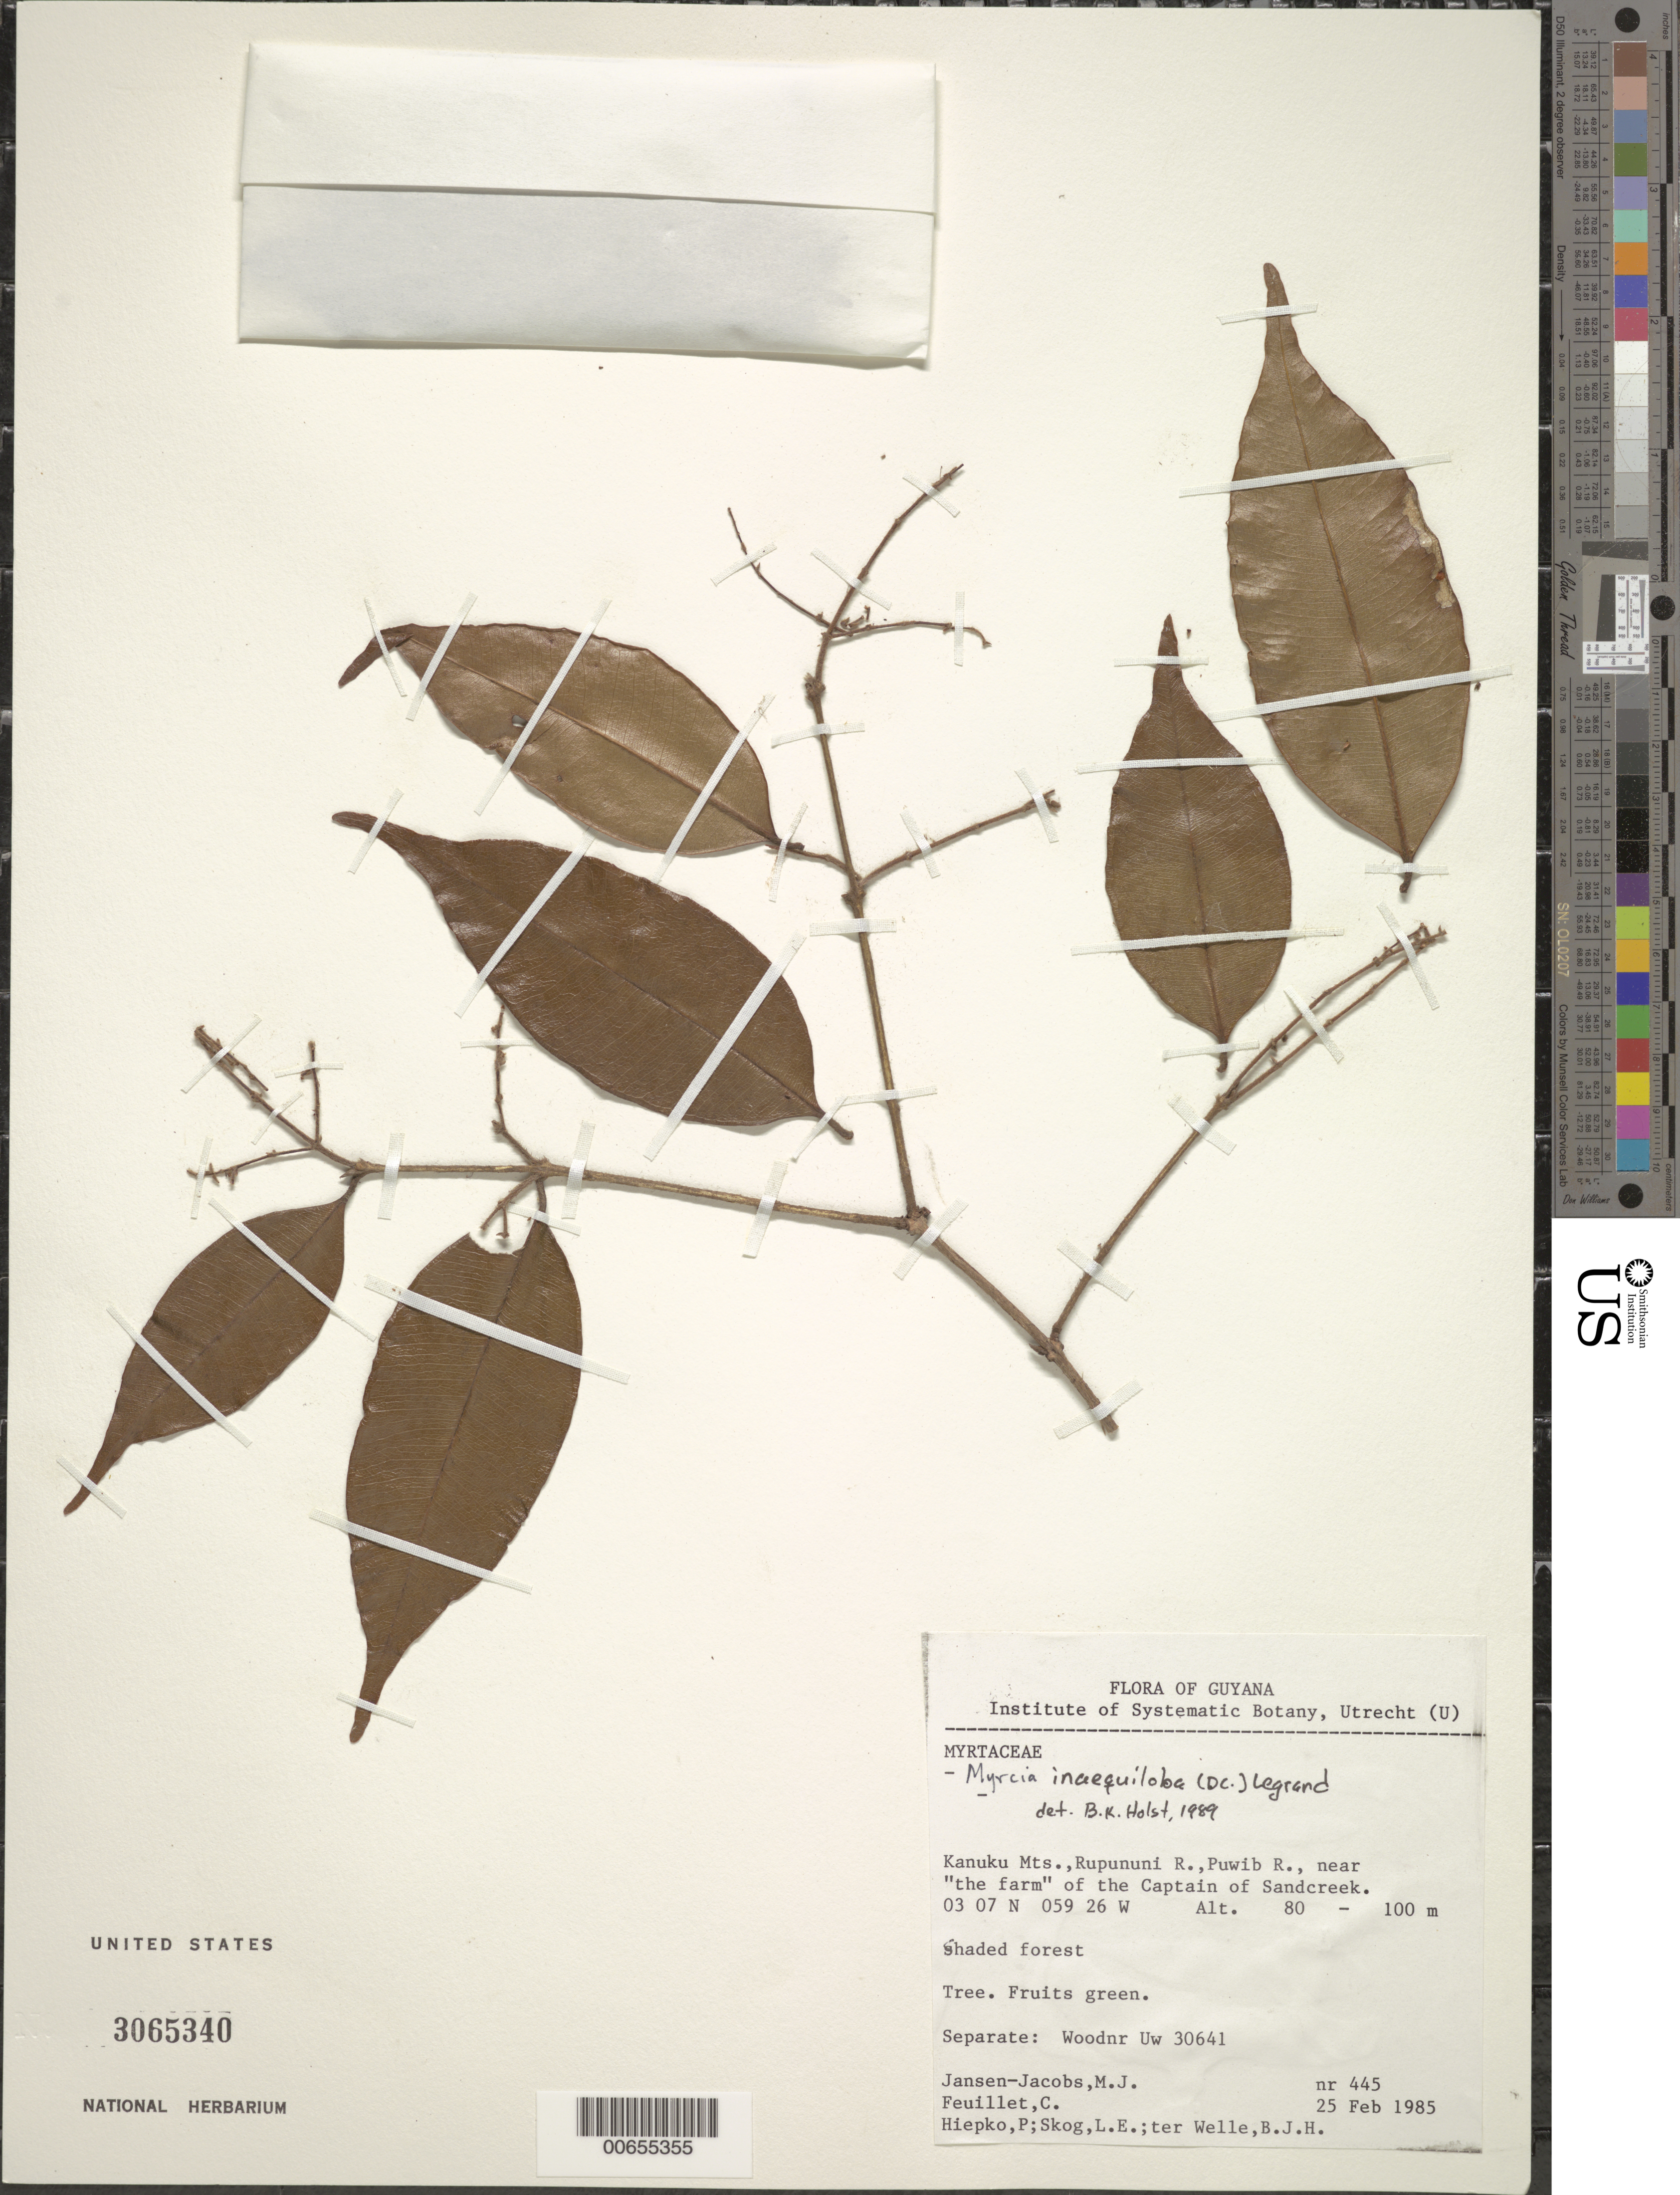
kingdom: Plantae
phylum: Tracheophyta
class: Magnoliopsida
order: Myrtales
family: Myrtaceae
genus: Myrcia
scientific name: Myrcia inaequiloba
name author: (DC.) D. Legrand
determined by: Holst, Bruce K.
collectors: M. J. Jansen-Jacobs, C. Feuillet, P. H. Hiepko, L. E. Skog & B. Welle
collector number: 445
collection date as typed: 25-Feb-85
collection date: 1985-02-25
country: Guyana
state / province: U. Takutu-U. Essequibo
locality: Kanuku Mts., Rupununi R., Puwib R. near "the farm" of the Captain of Sandcreek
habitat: Shaded forest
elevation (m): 80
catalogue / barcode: US 3065340